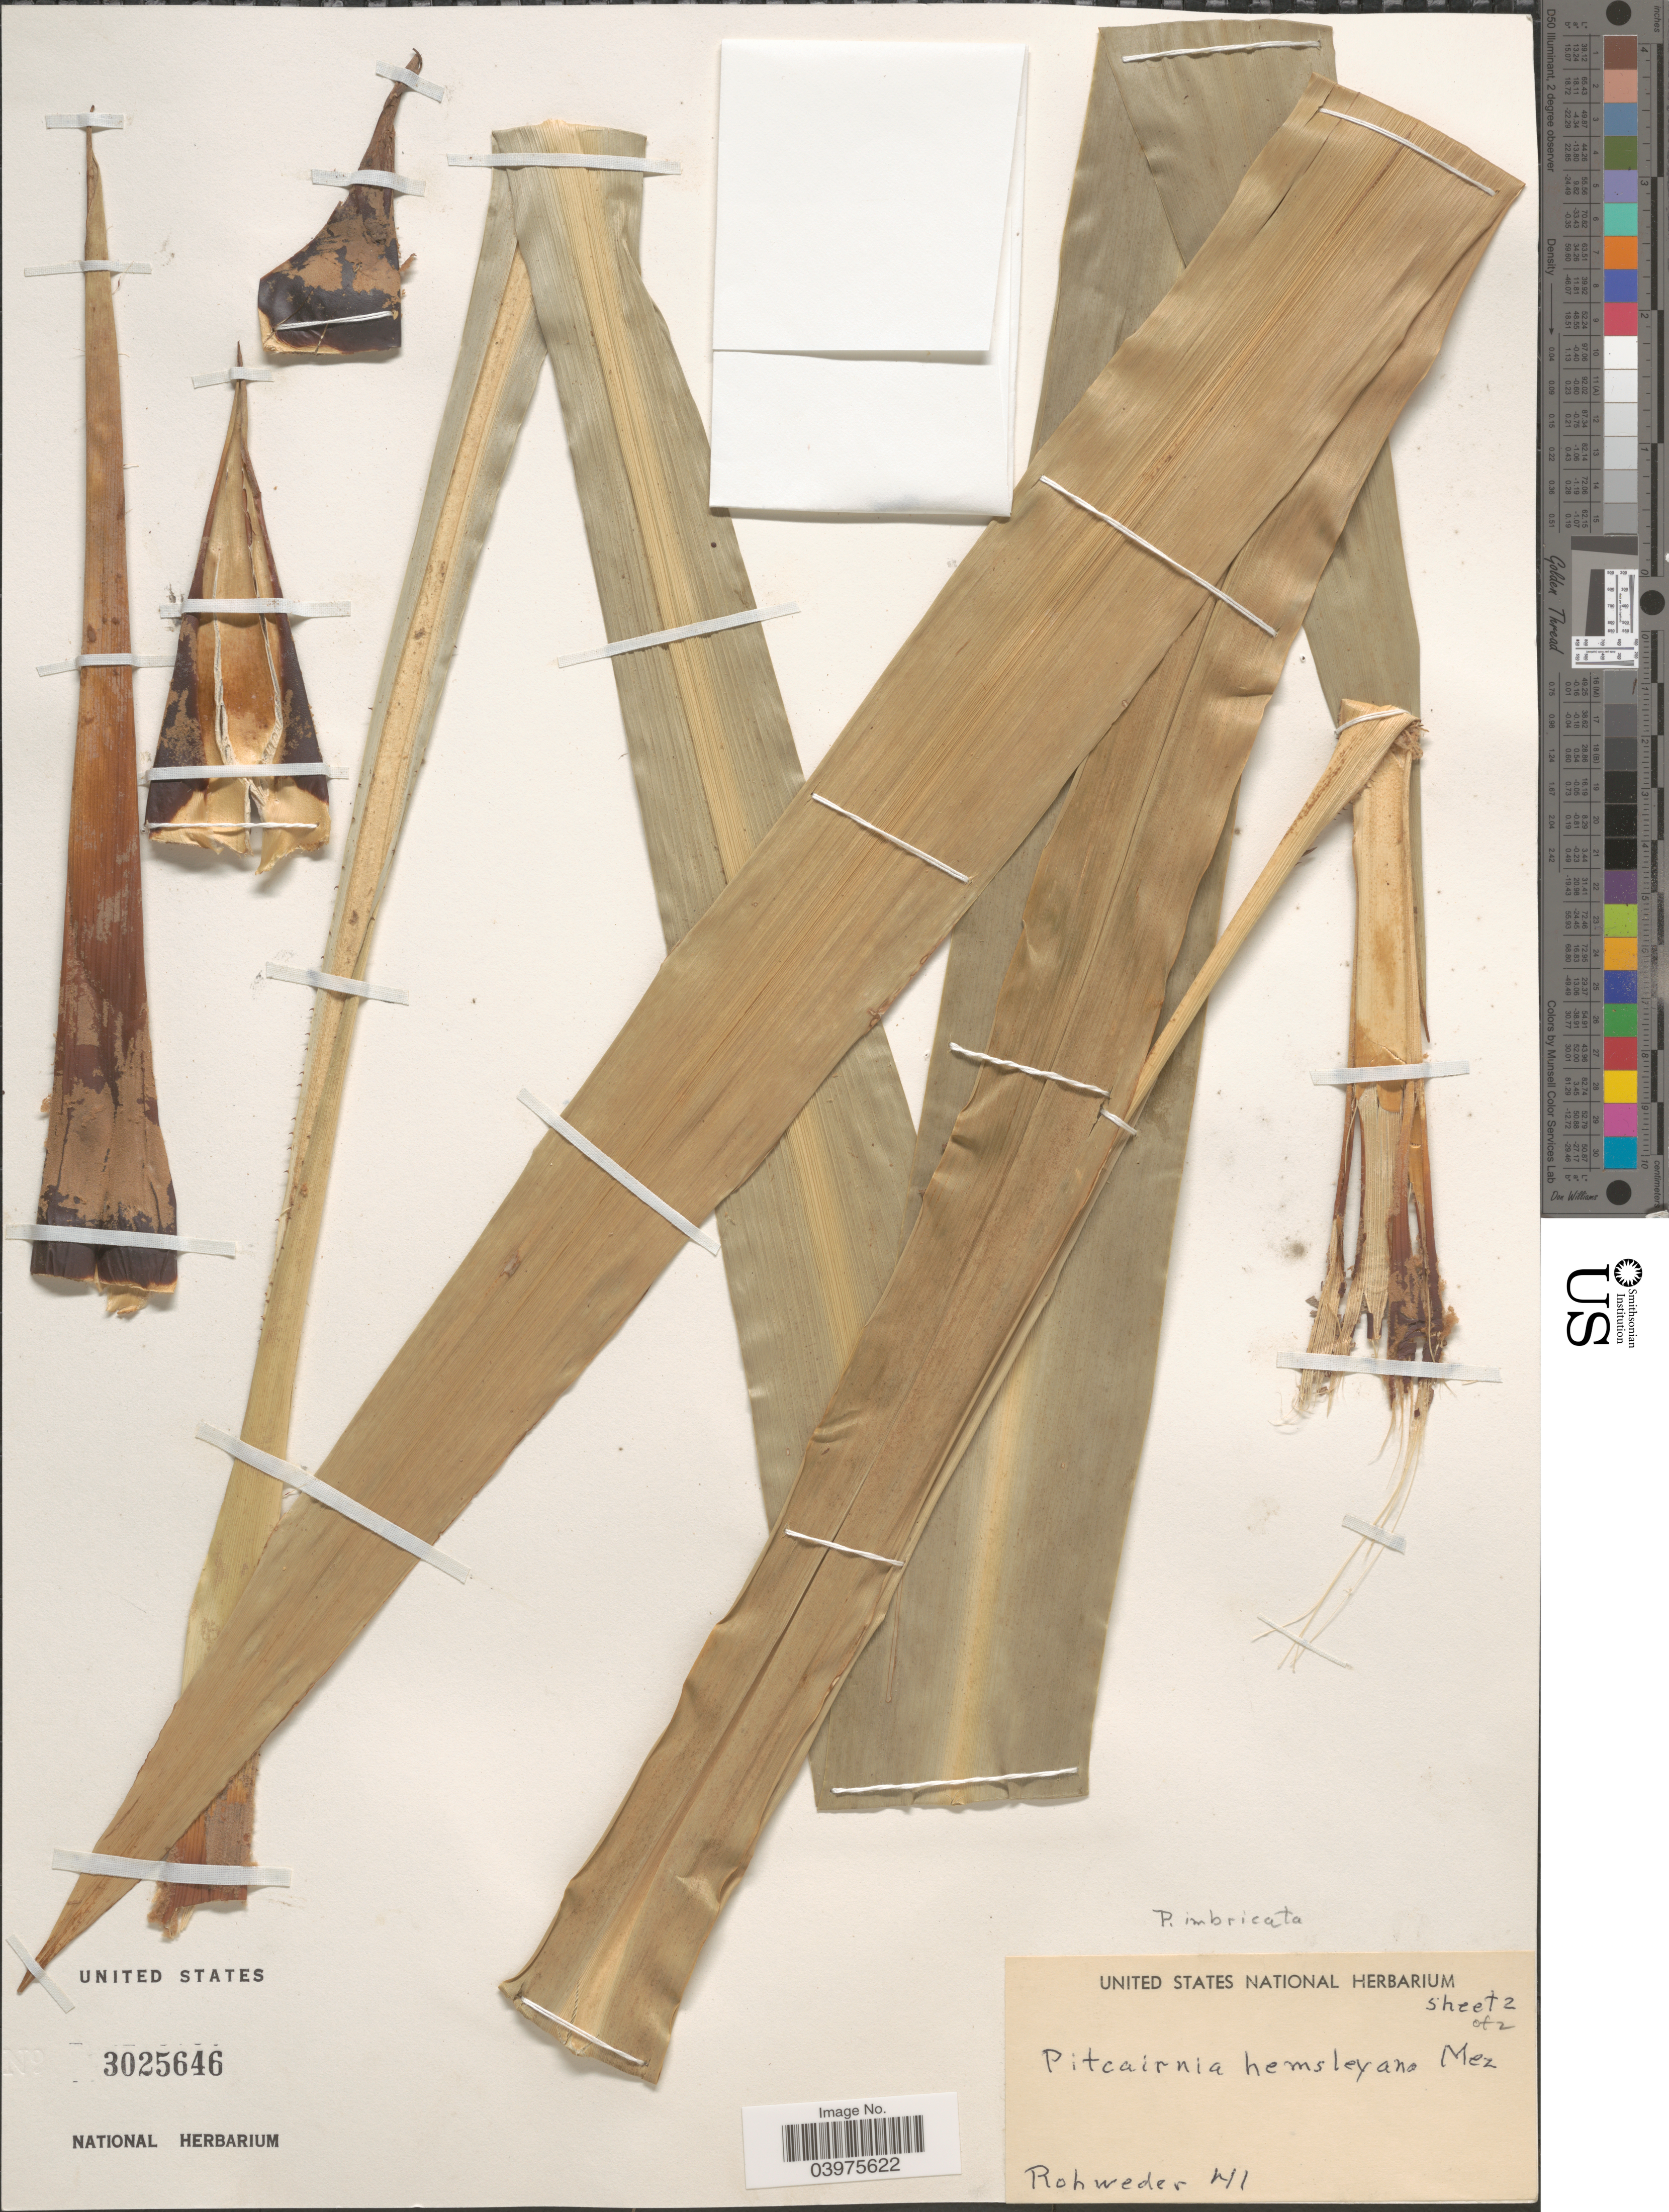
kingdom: Plantae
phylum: Tracheophyta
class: Liliopsida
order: Poales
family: Bromeliaceae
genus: Pitcairnia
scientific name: Pitcairnia imbricata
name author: (Brongn.) Regel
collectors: Rohweder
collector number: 41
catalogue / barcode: US 3025646